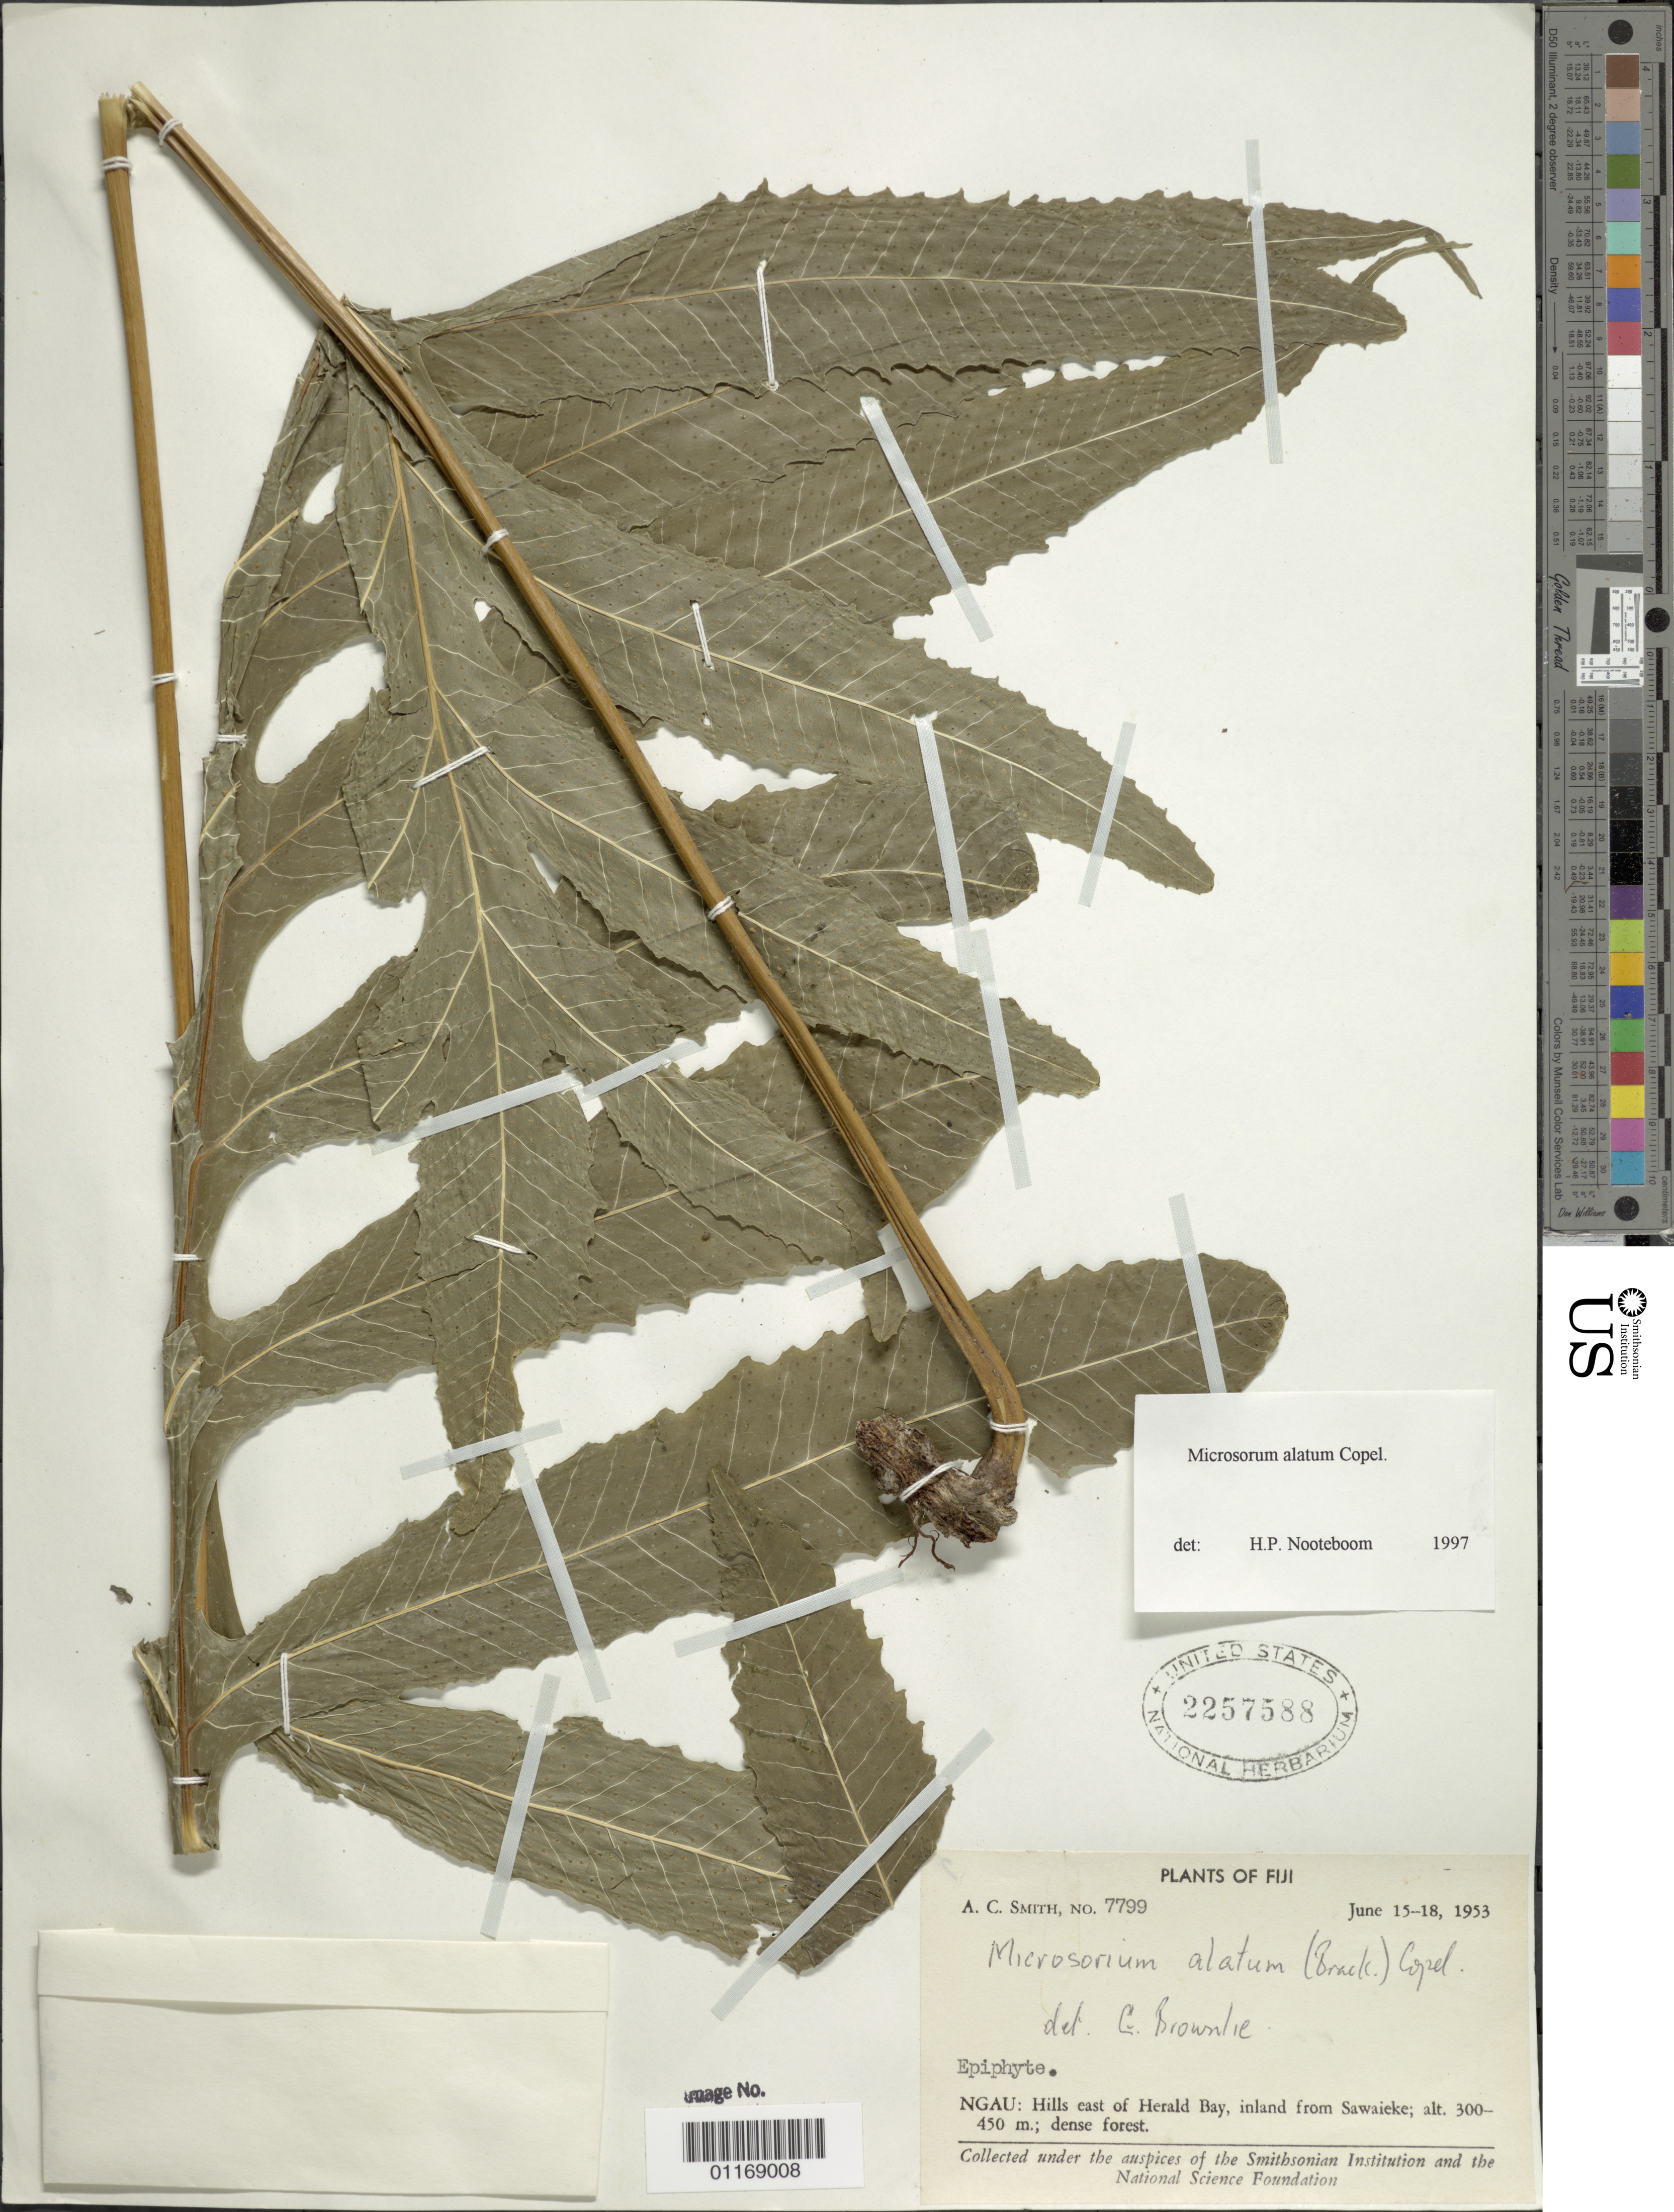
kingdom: Plantae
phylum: Tracheophyta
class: Polypodiopsida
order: Polypodiales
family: Polypodiaceae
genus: Polypodium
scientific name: Polypodium alatum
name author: (Brack.) Hook.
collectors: A. C. Smith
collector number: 7799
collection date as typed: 15-18 Jun 1953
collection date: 1953-06-15/1953-06-18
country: Fiji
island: Gau [Ngau]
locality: Ngau, hills e of herald bay, inland from sawaieke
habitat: Dense forest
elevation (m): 300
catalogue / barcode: US 2257588